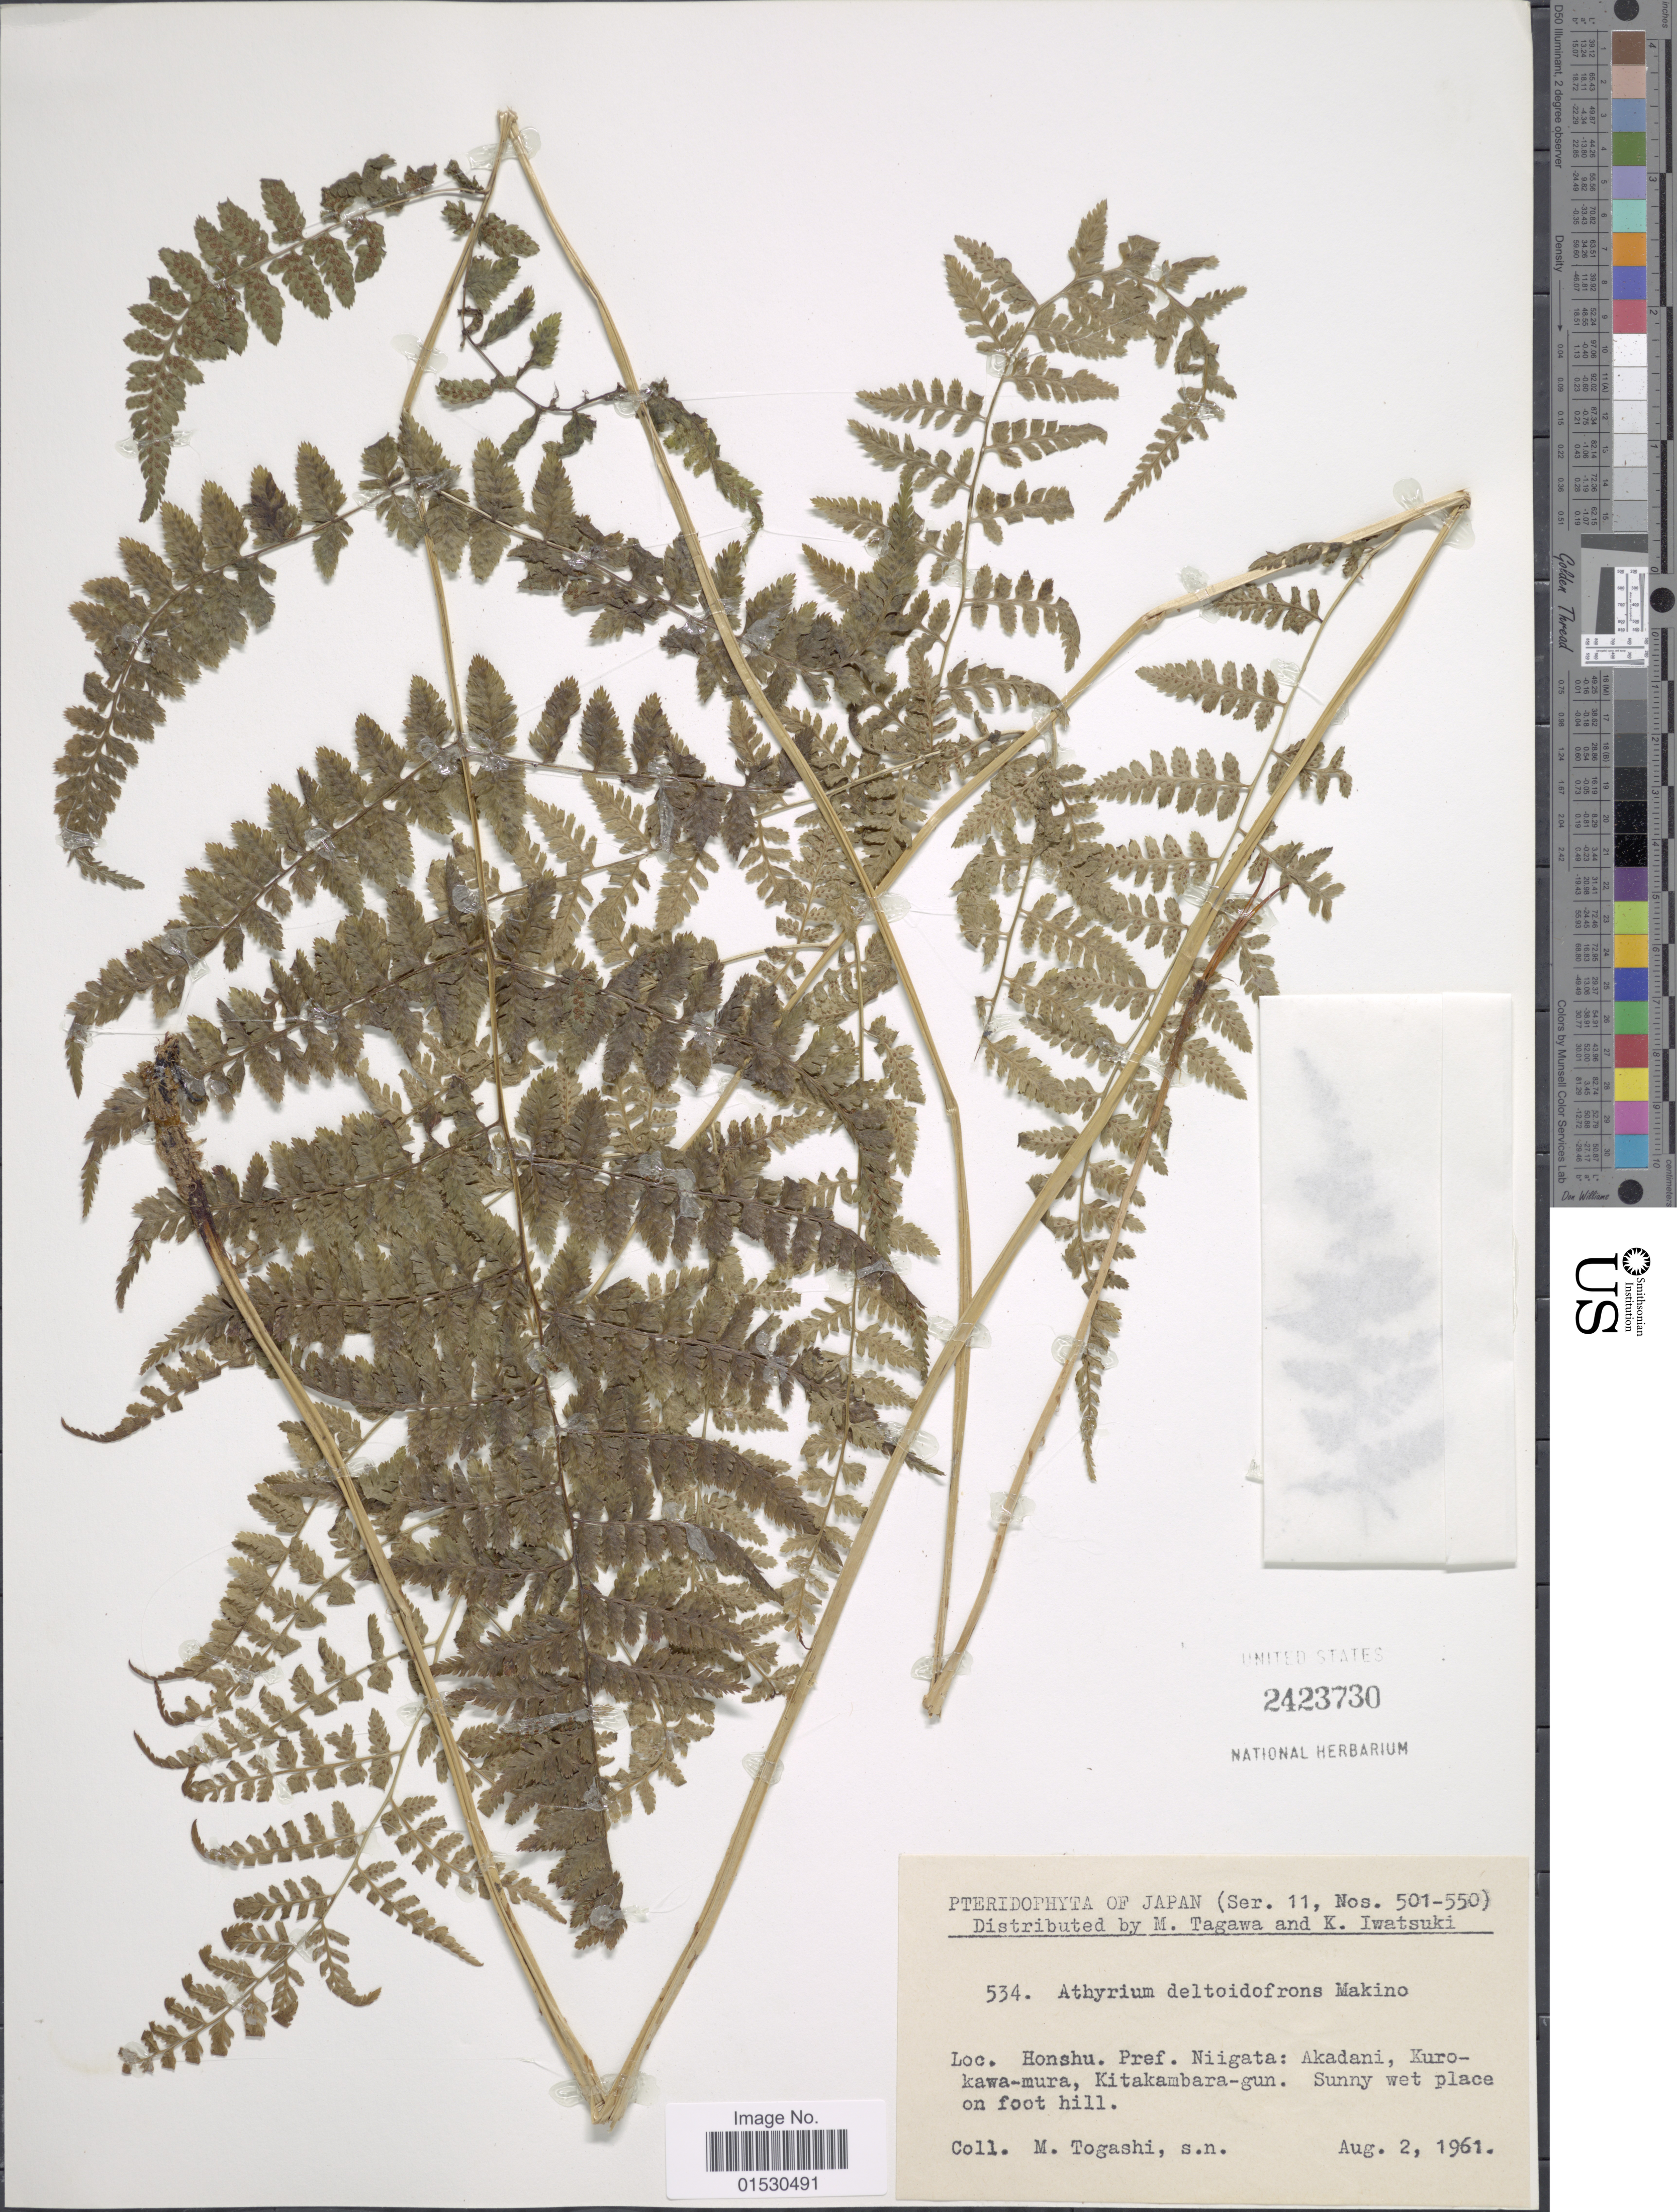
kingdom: Plantae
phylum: Tracheophyta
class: Polypodiopsida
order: Polypodiales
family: Athyriaceae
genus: Athyrium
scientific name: Athyrium deltoidofrons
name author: Makino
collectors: M. Togashi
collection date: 1961-08-02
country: Japan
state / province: Niigata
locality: Honshu: Akadani, Kurokawa-mura, Kitakambara-gun. Sunny wet place on foot hill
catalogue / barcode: US 2423730